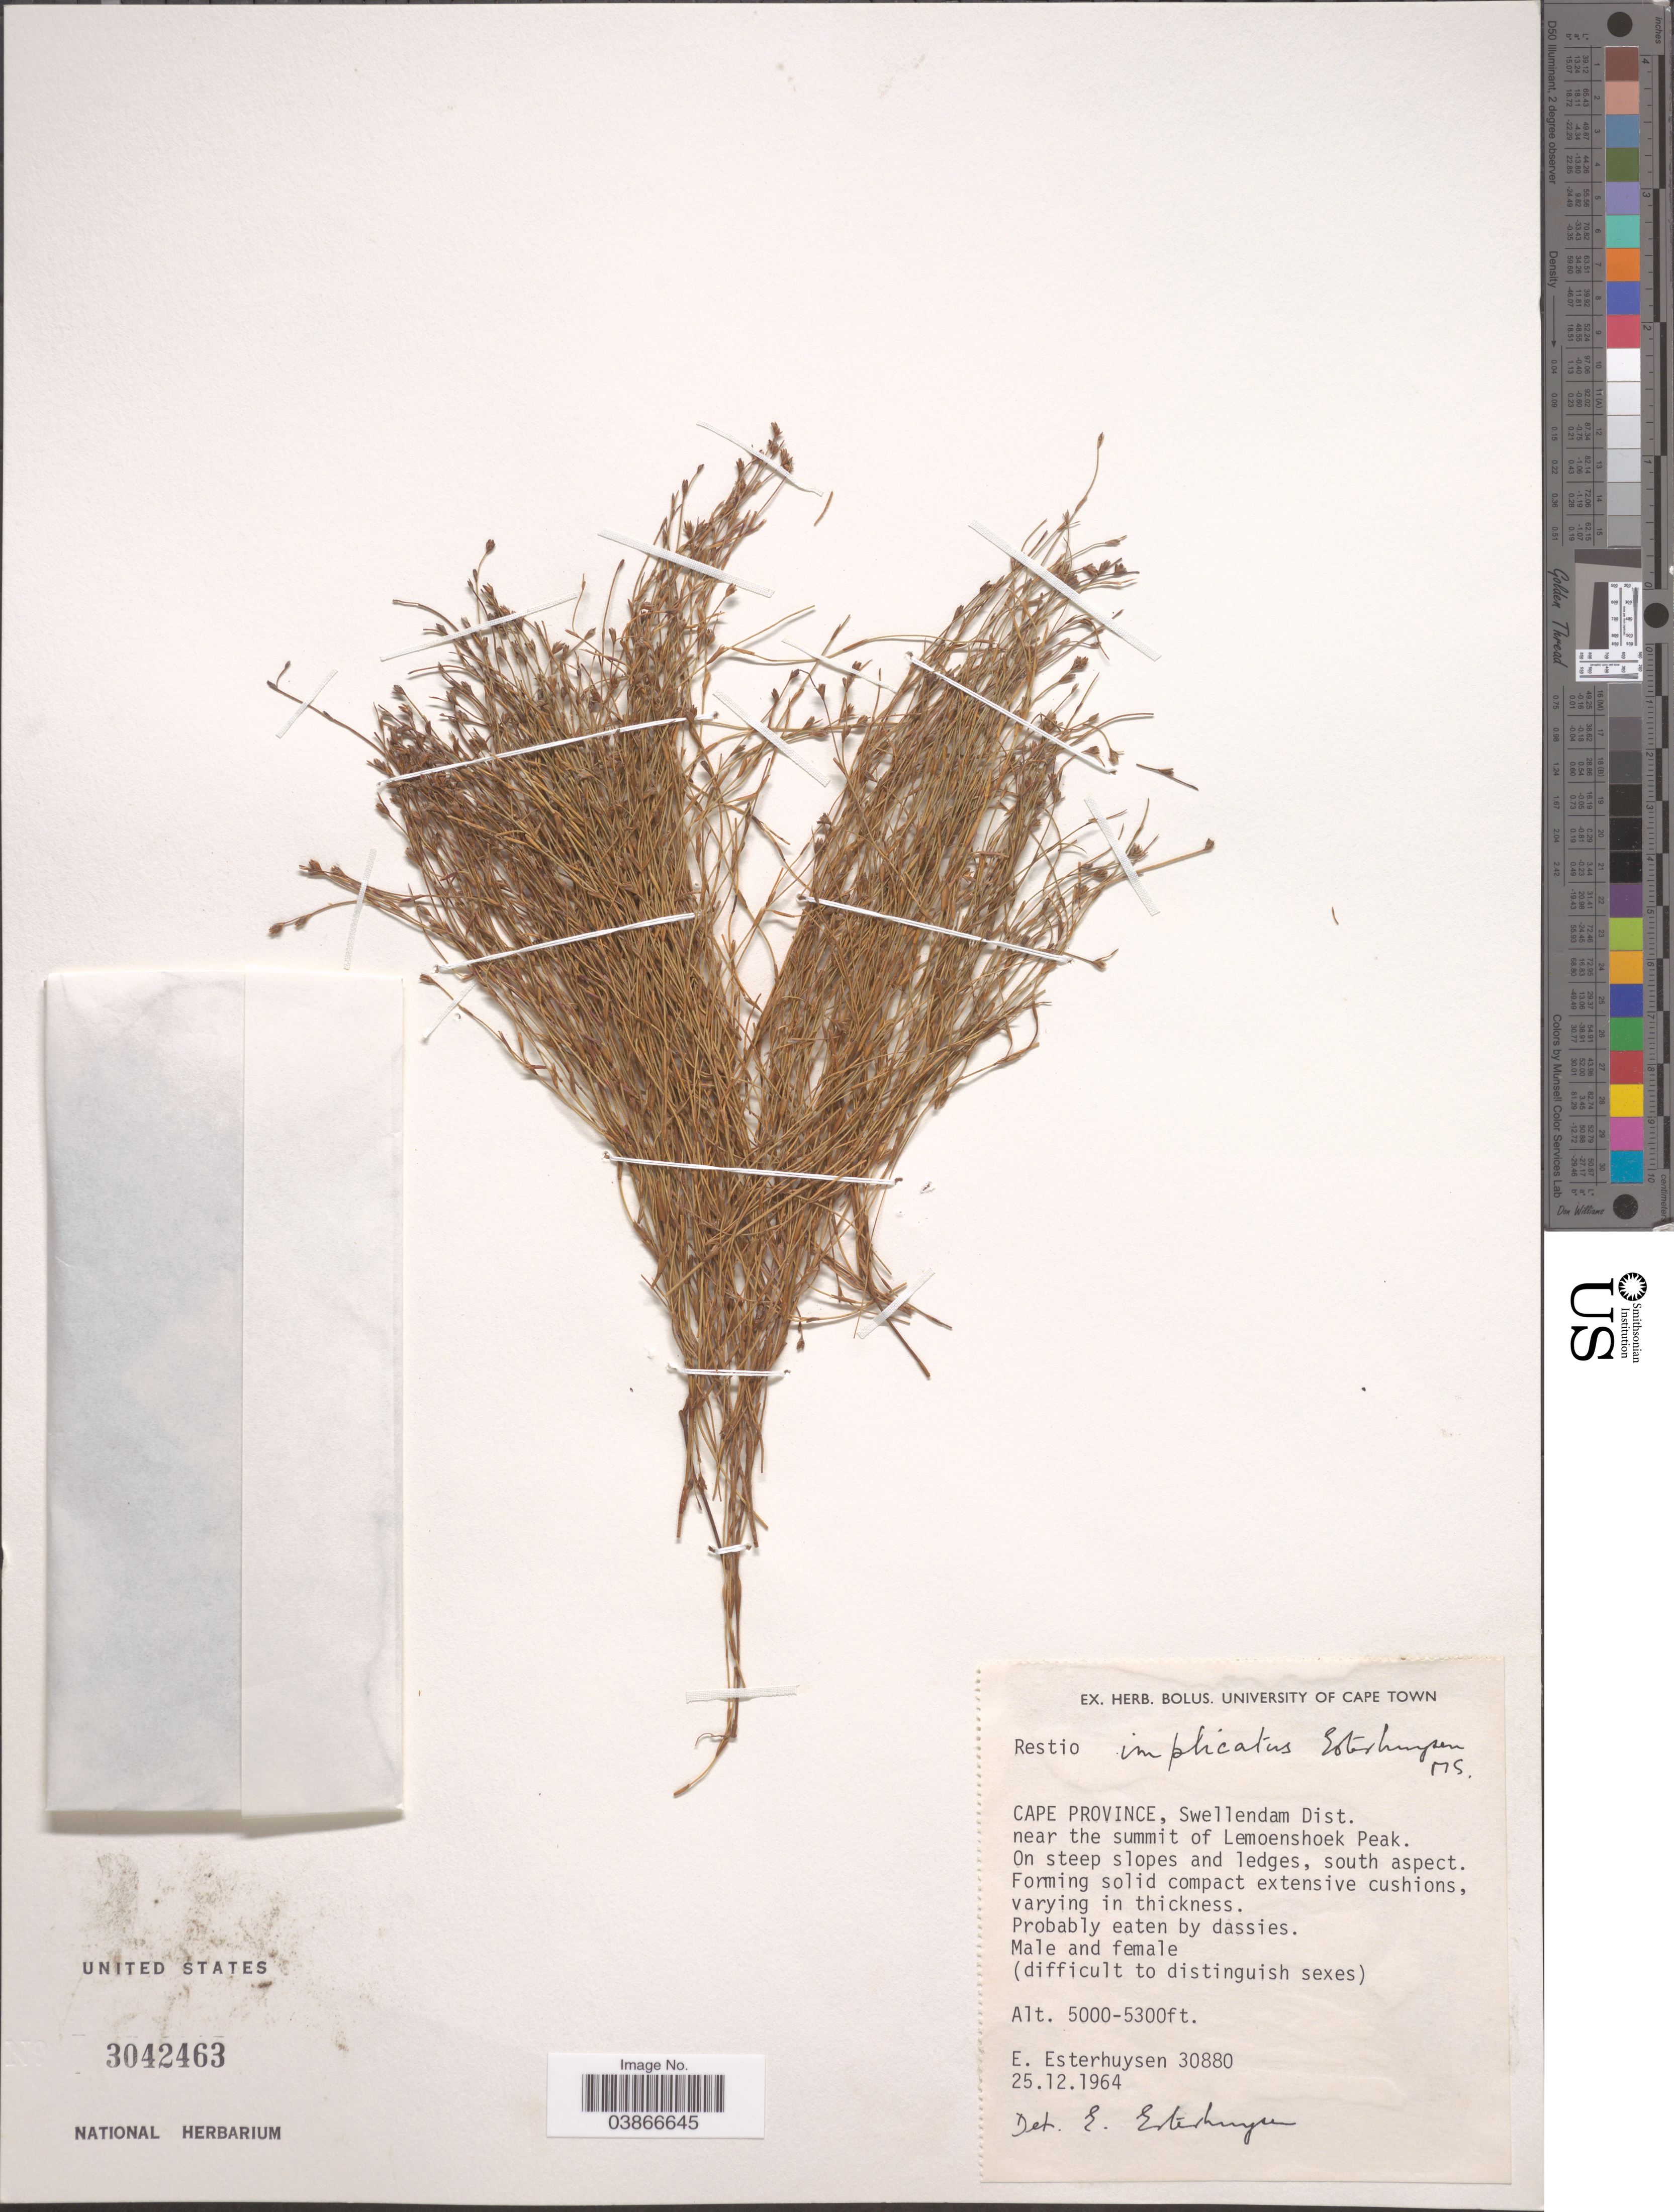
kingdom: Plantae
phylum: Tracheophyta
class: Liliopsida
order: Poales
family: Restionaceae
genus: Restio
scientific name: Restio implicatus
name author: Esterh.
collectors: E. E. Esterhuysen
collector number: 30880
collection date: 1964-12-25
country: South Africa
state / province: Western Cape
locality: Swellendam Dist. near the summit of Lemoenshoek Peak.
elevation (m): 1524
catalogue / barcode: US 3042463